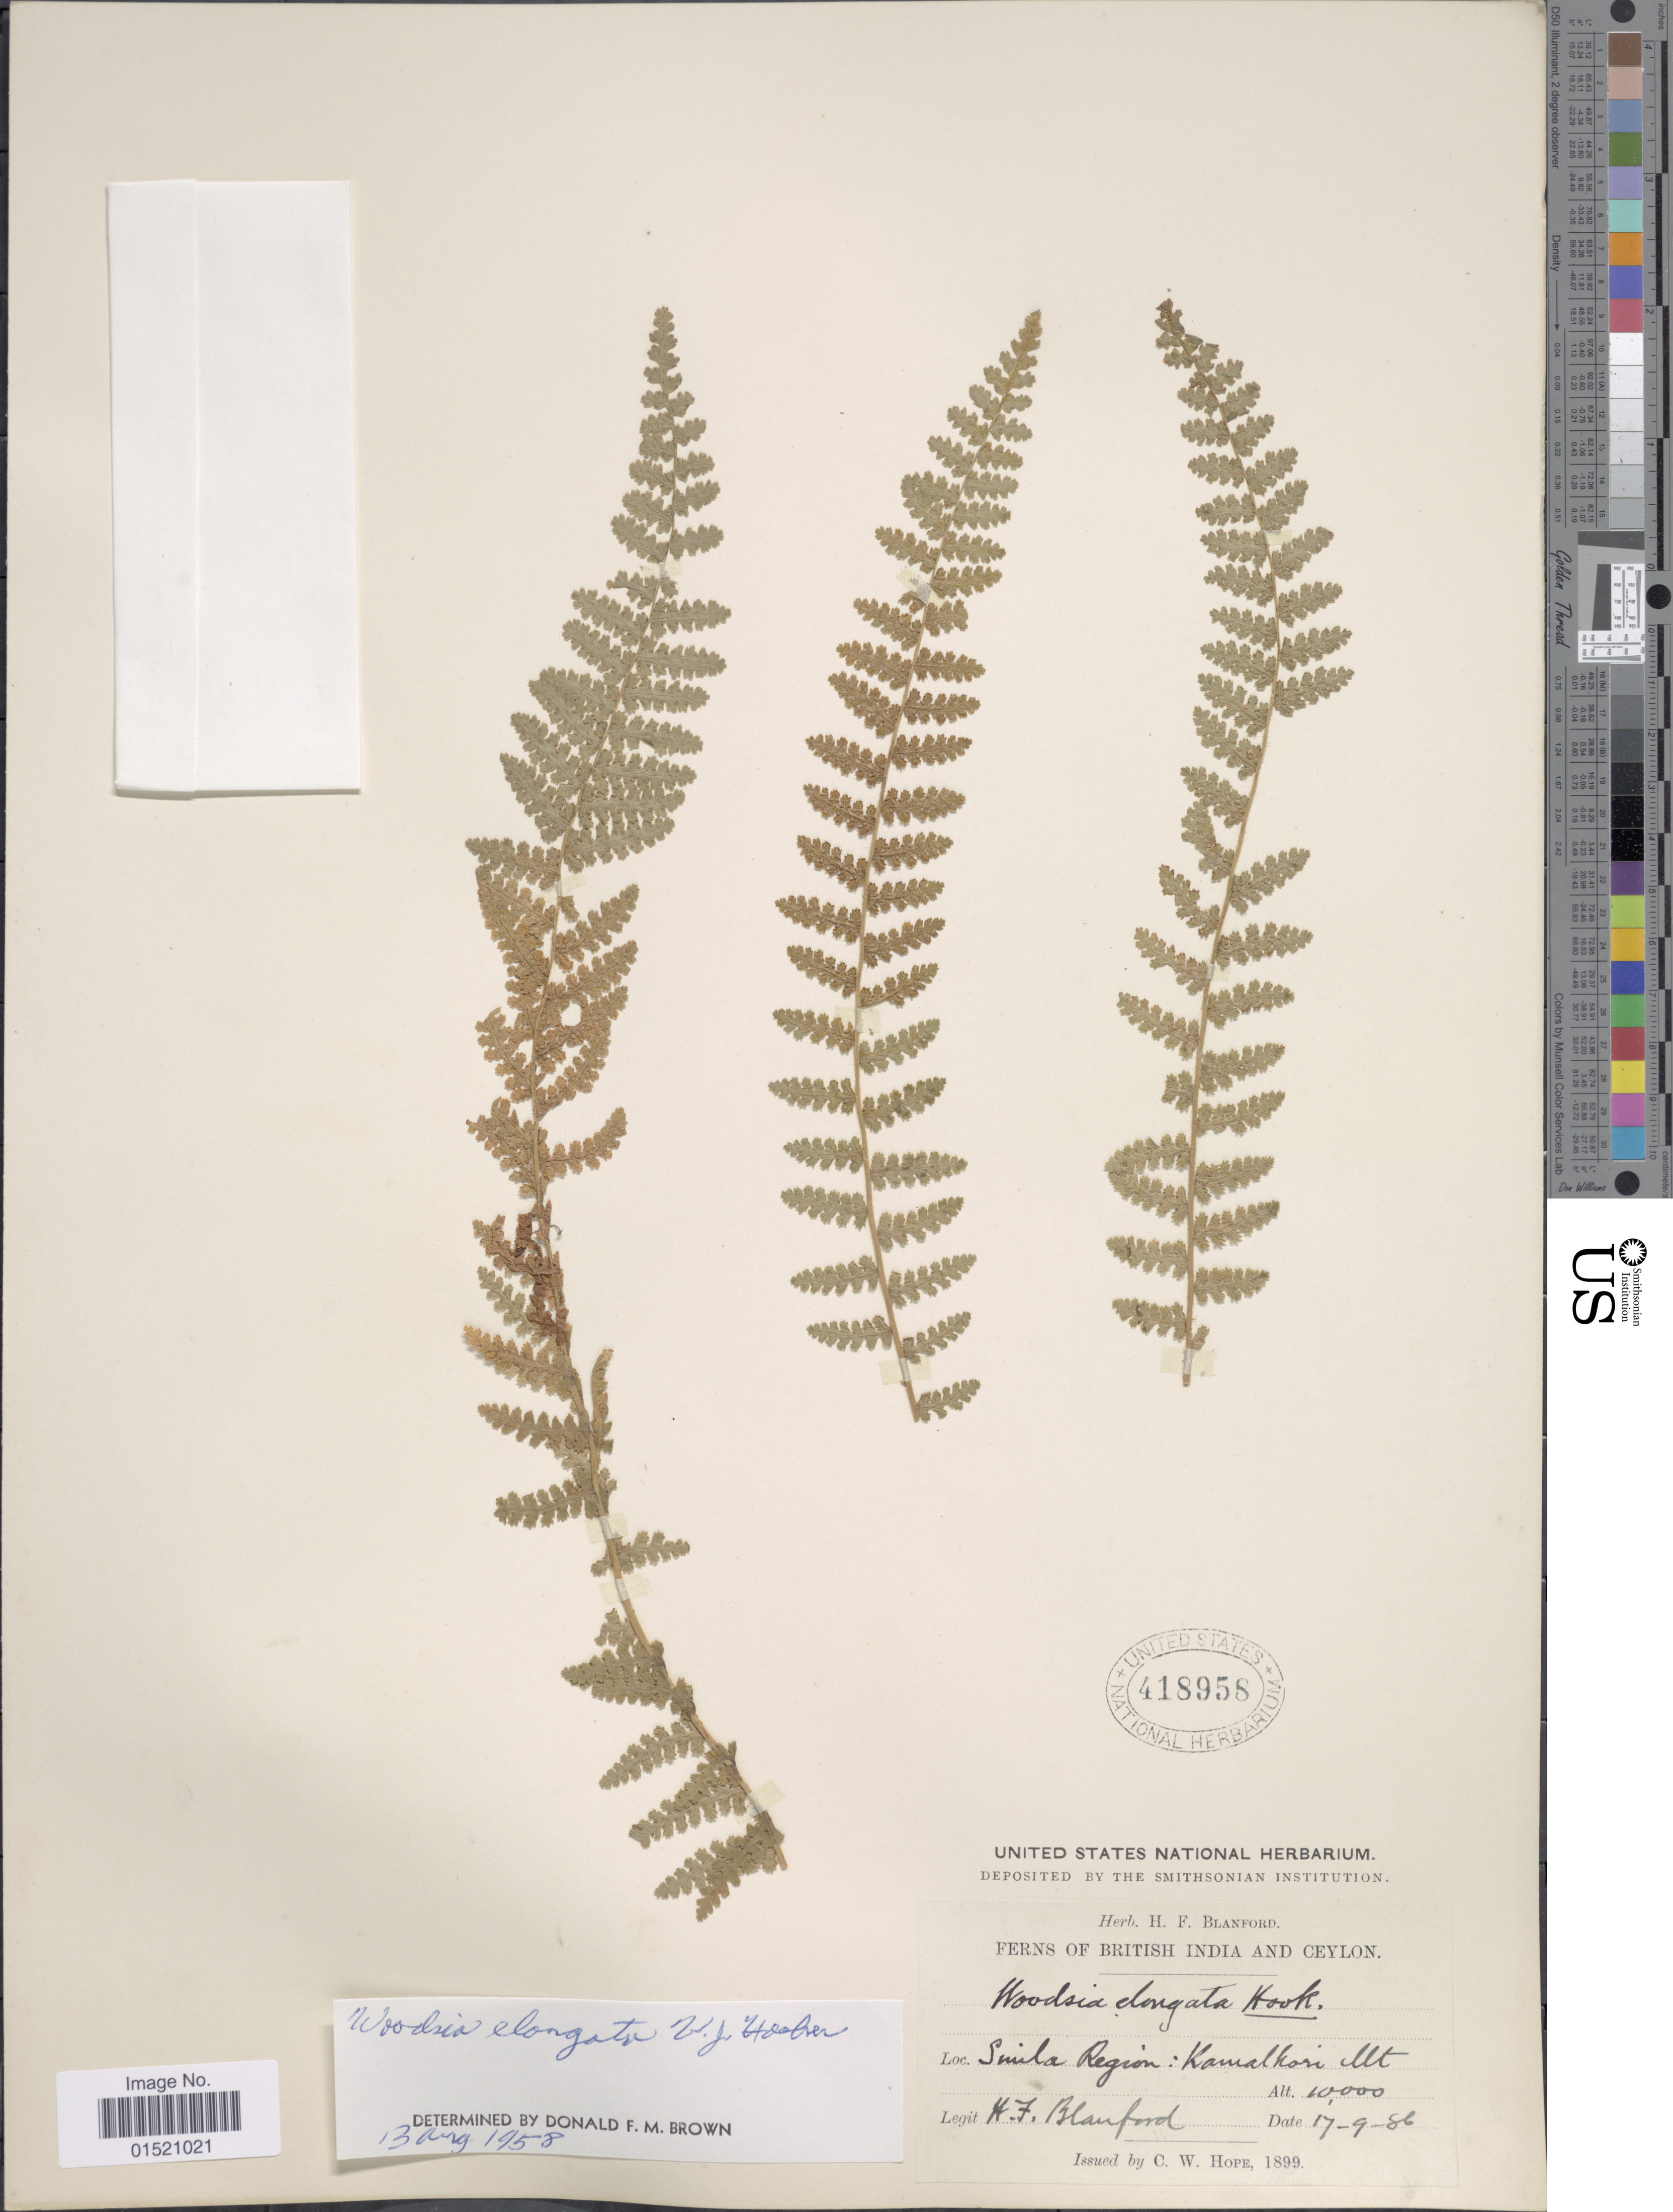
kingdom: Plantae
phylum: Tracheophyta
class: Polypodiopsida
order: Polypodiales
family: Woodsiaceae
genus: Woodsia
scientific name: Woodsia elongata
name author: Hook.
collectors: H. Blanford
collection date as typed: Transcribed d/m/y: 17/9/86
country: India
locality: British India and Ceylon, Simla Region: Kamalkori Mt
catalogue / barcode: US 418958